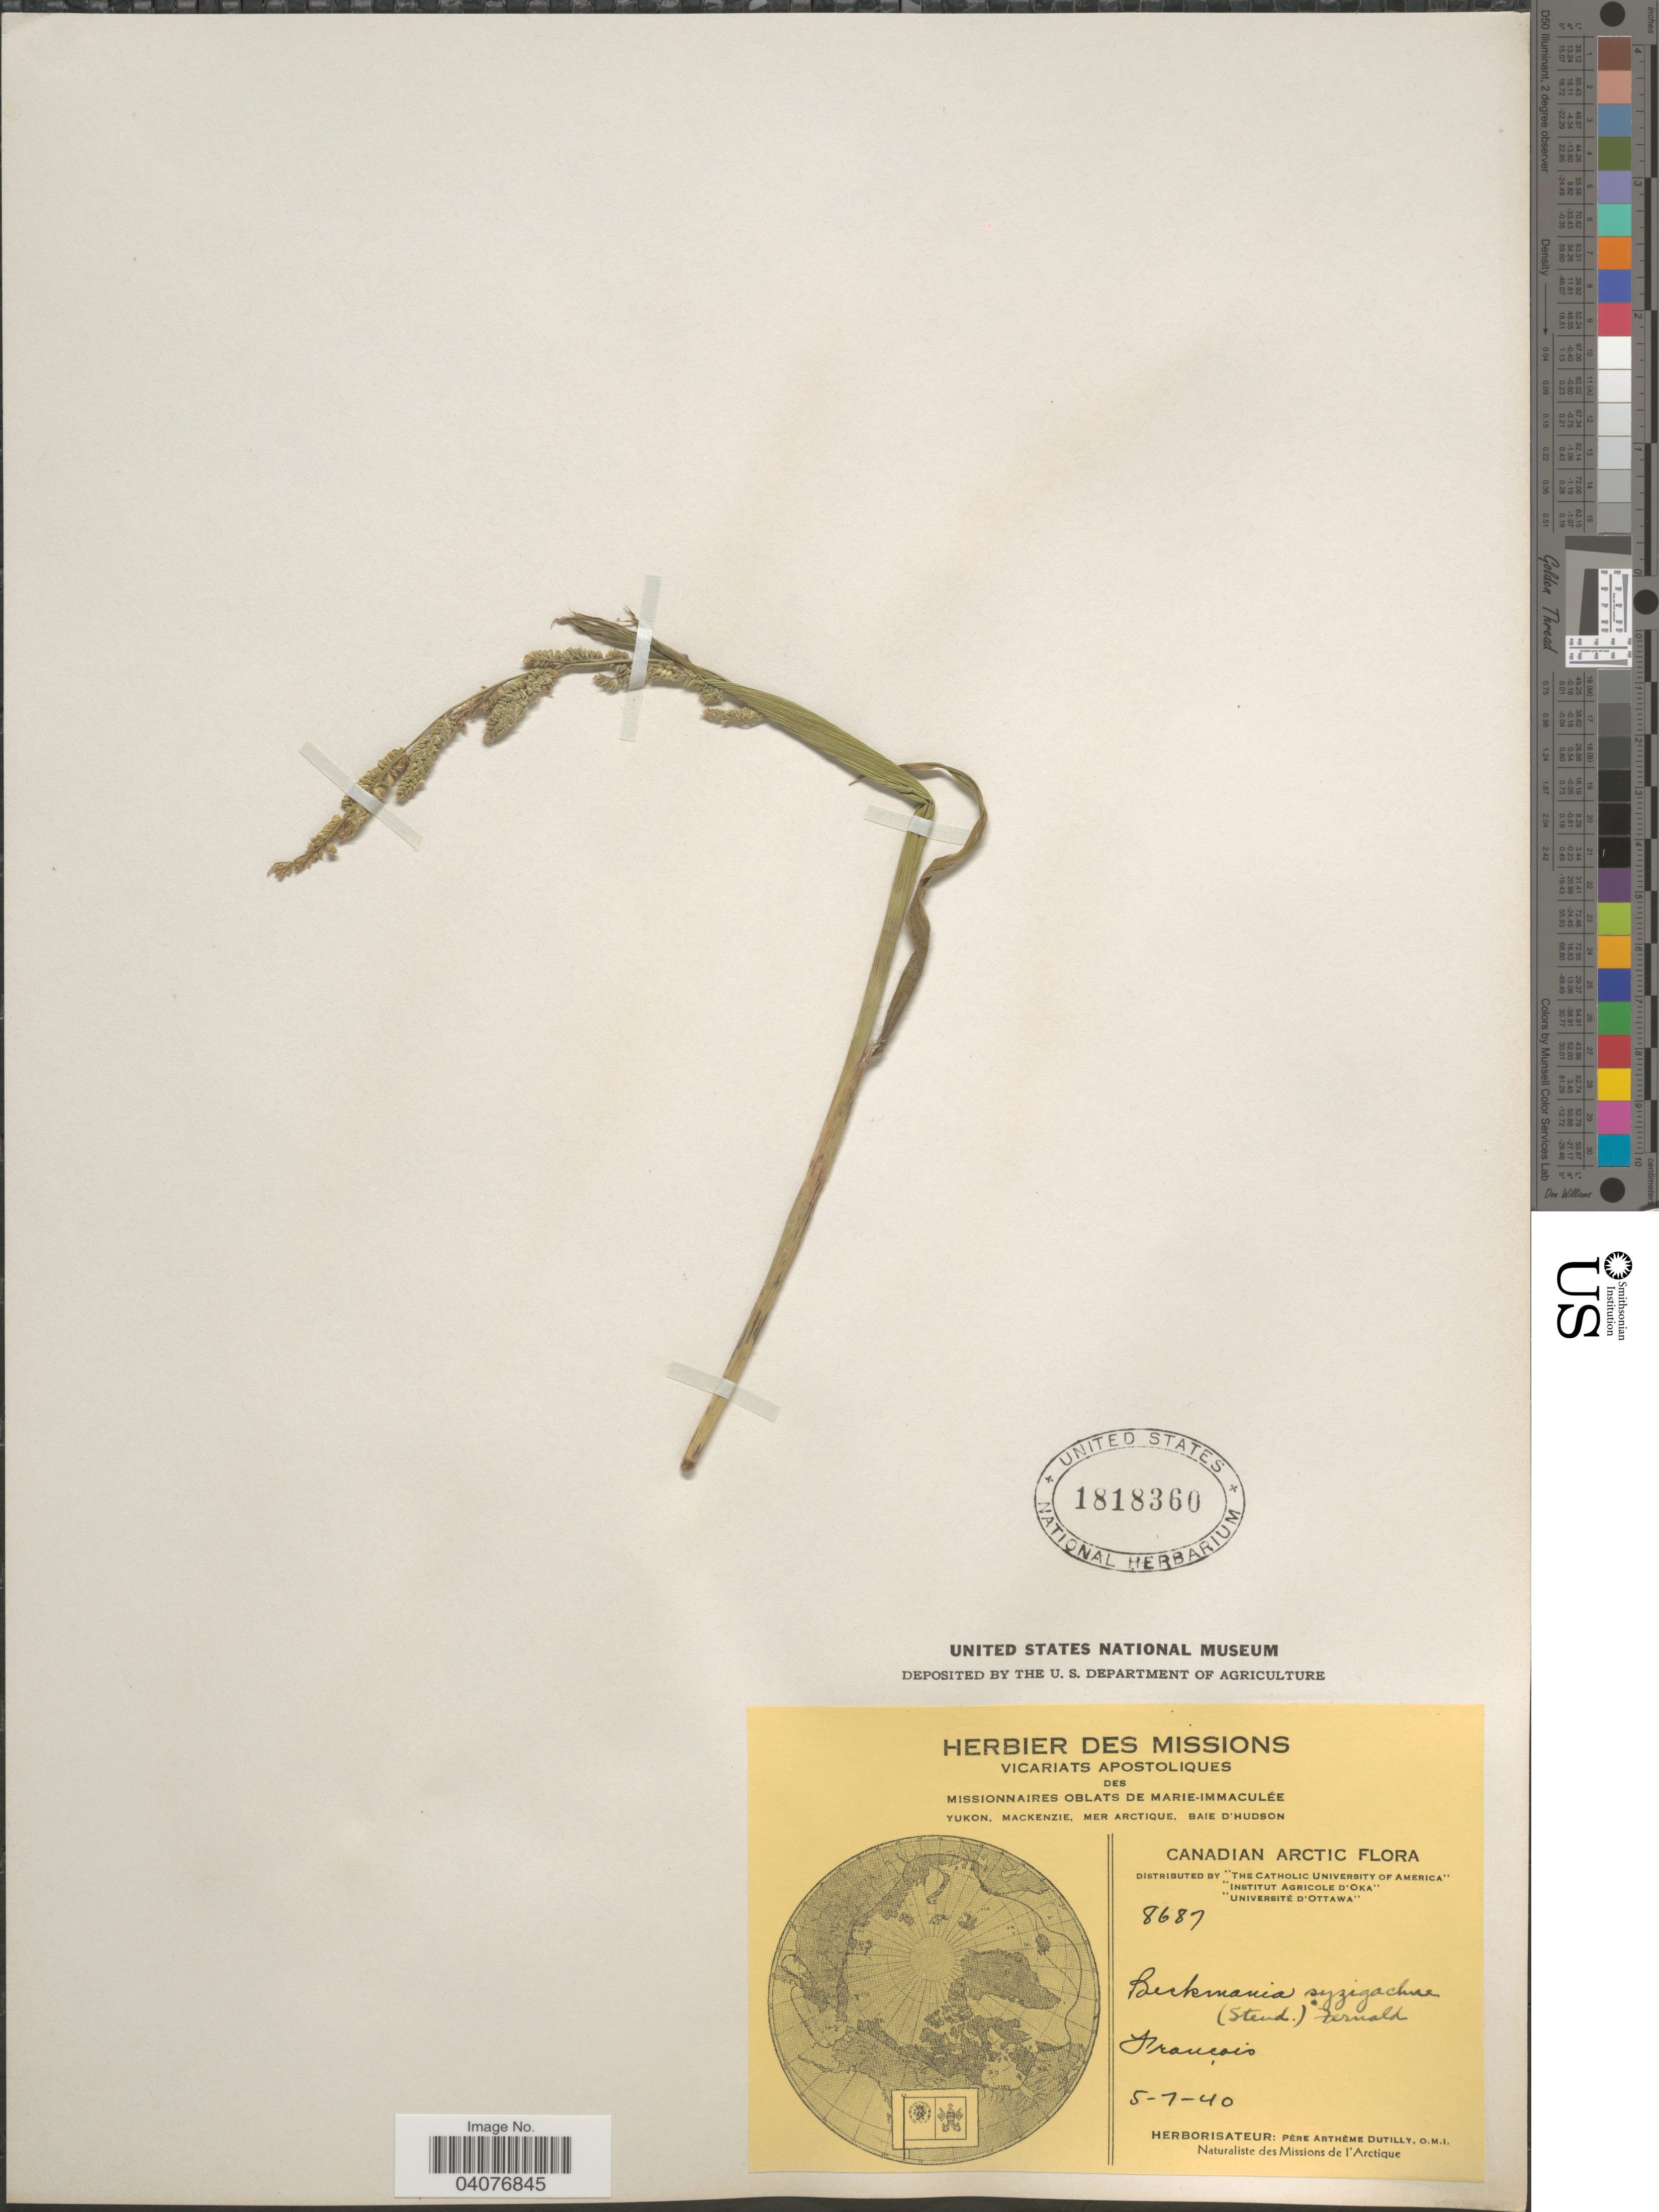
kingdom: Plantae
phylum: Tracheophyta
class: Liliopsida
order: Poales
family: Poaceae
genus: Beckmannia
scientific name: Beckmannia syzigachne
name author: (Steud.) Fernald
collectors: P. Dutilly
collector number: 8687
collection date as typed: Transcribed d/m/y: 5/7/40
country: Canada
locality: Herbier des Missions. Canadian Arctic. Francois.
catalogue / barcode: US 1818360